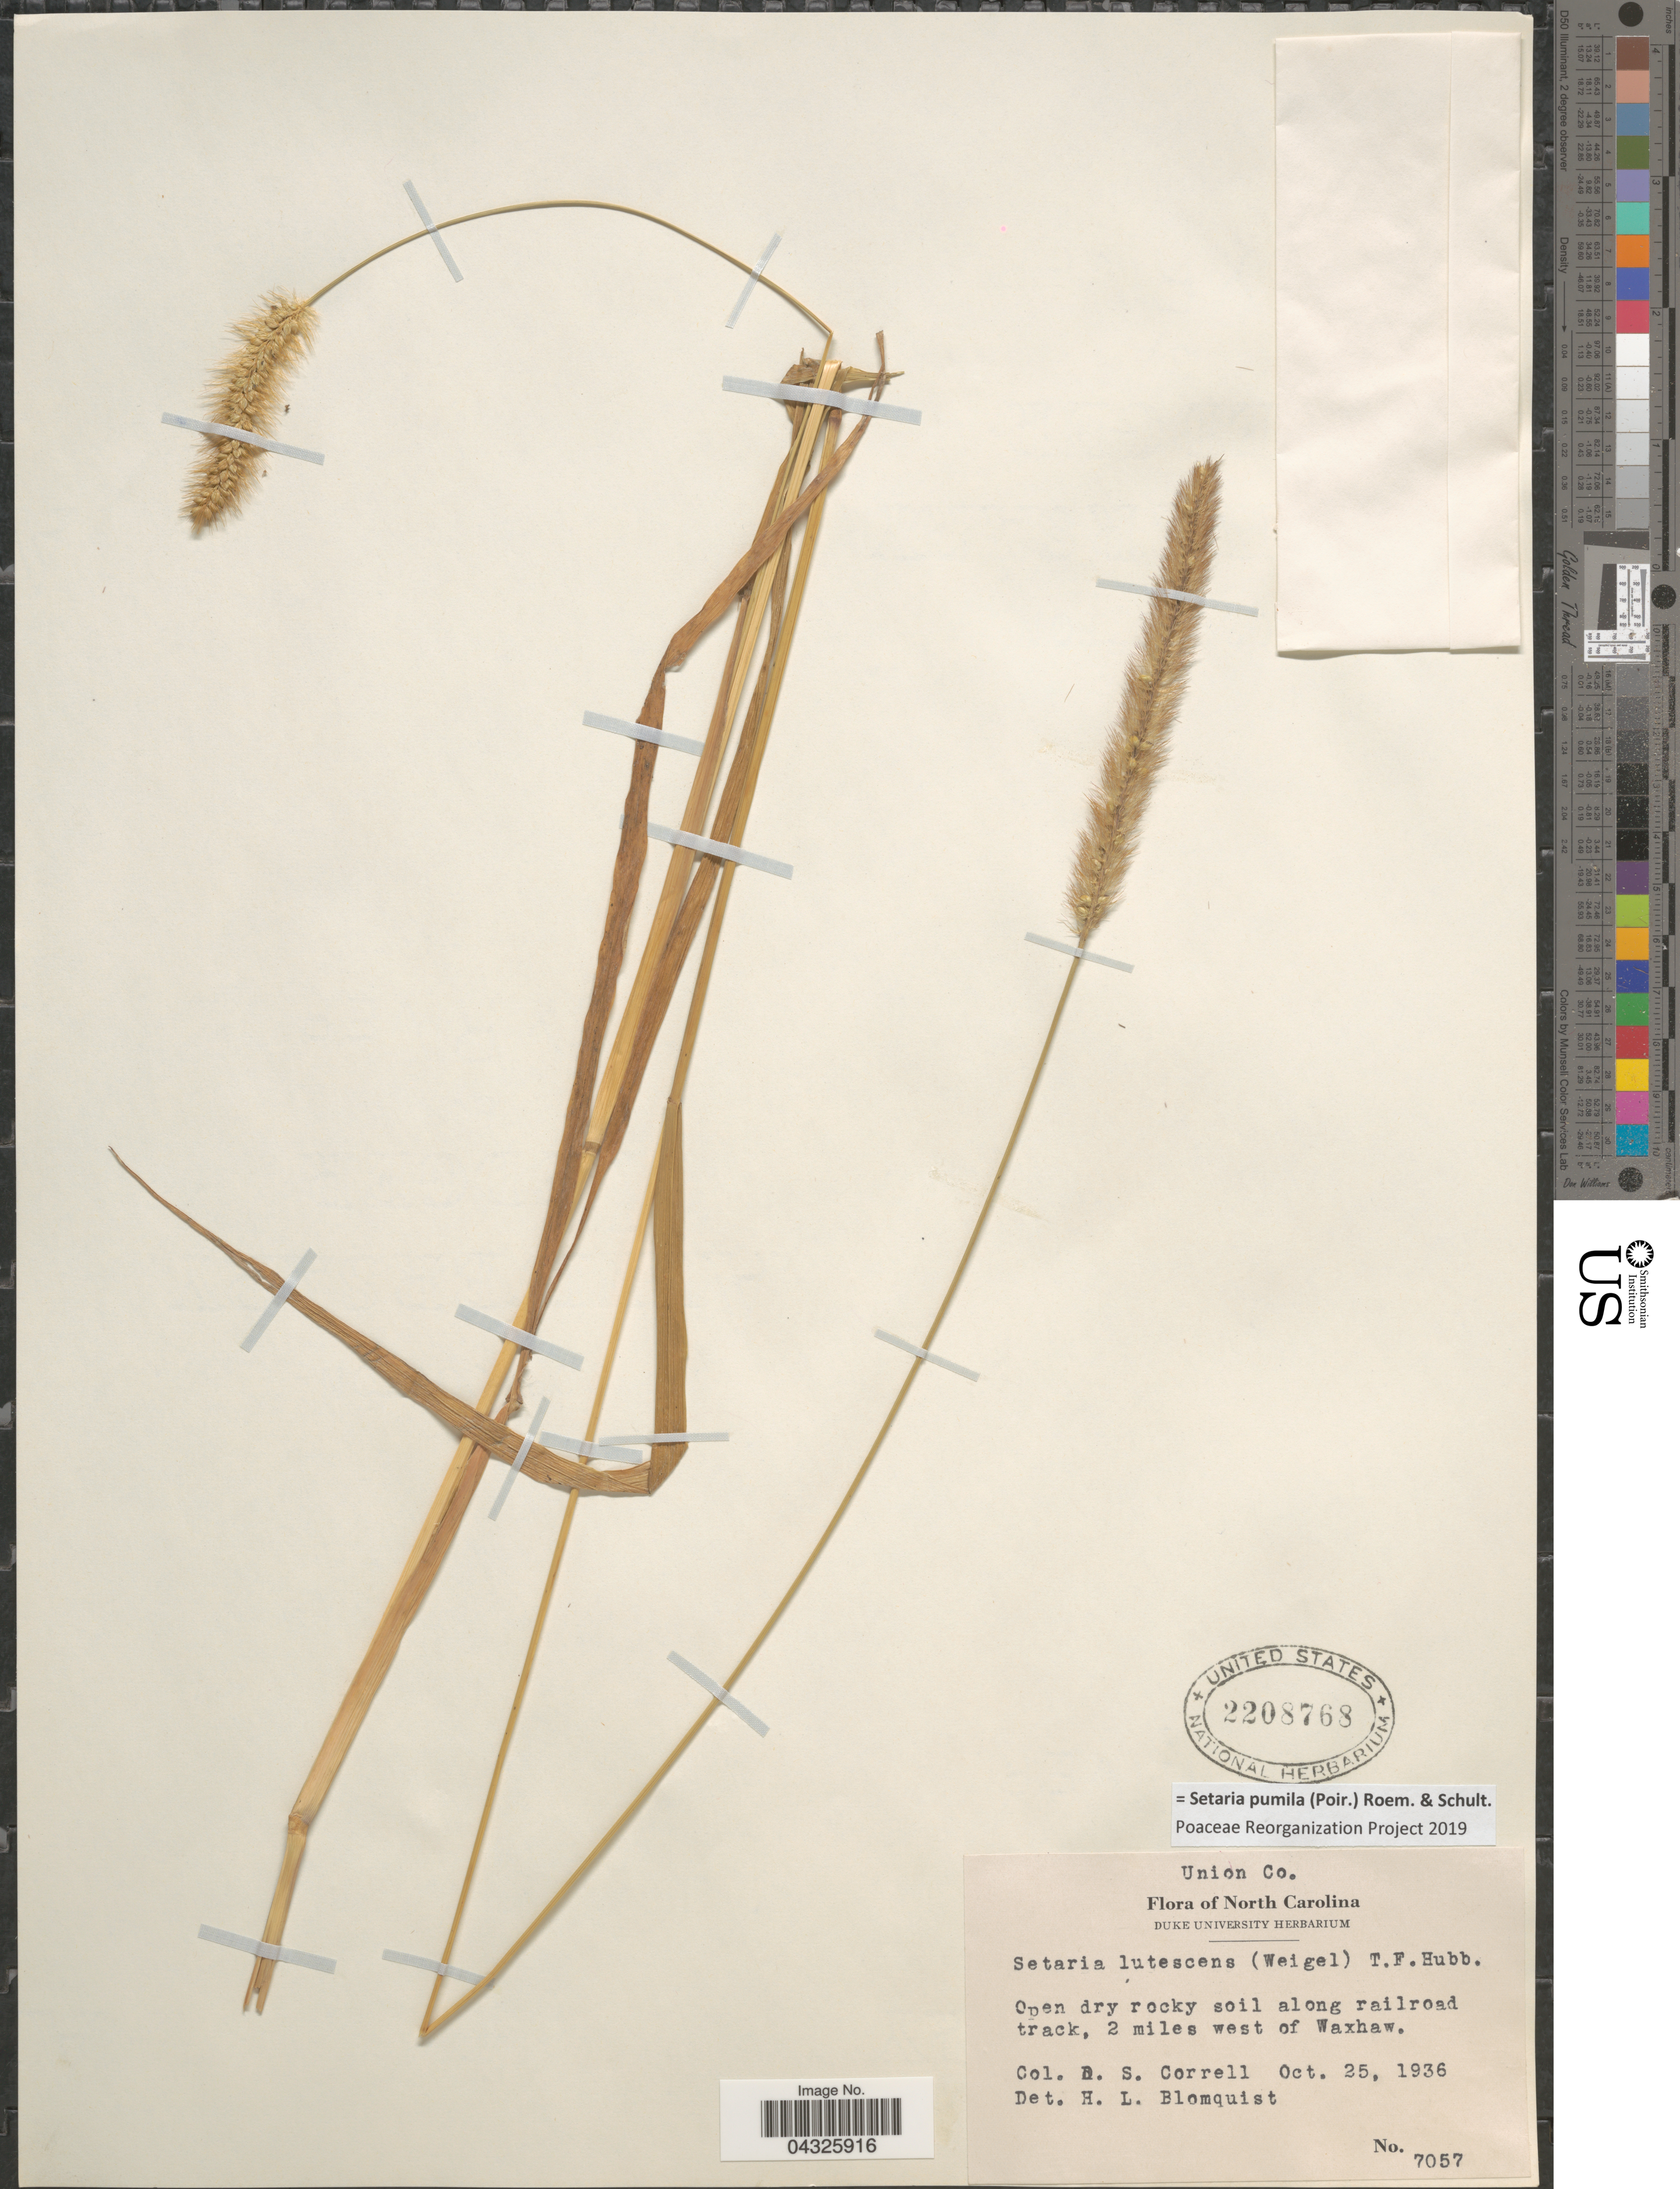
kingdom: Plantae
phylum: Tracheophyta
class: Liliopsida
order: Poales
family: Poaceae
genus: Setaria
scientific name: Setaria pumila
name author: (Poir.) Roem. & Schult.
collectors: D. S. Correll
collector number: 7057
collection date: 1936-10-25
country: United States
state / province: North Carolina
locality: Union Co. Open dry rocky soil along railroad track, 2 miles west of Waxhaw.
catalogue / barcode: US 2208768